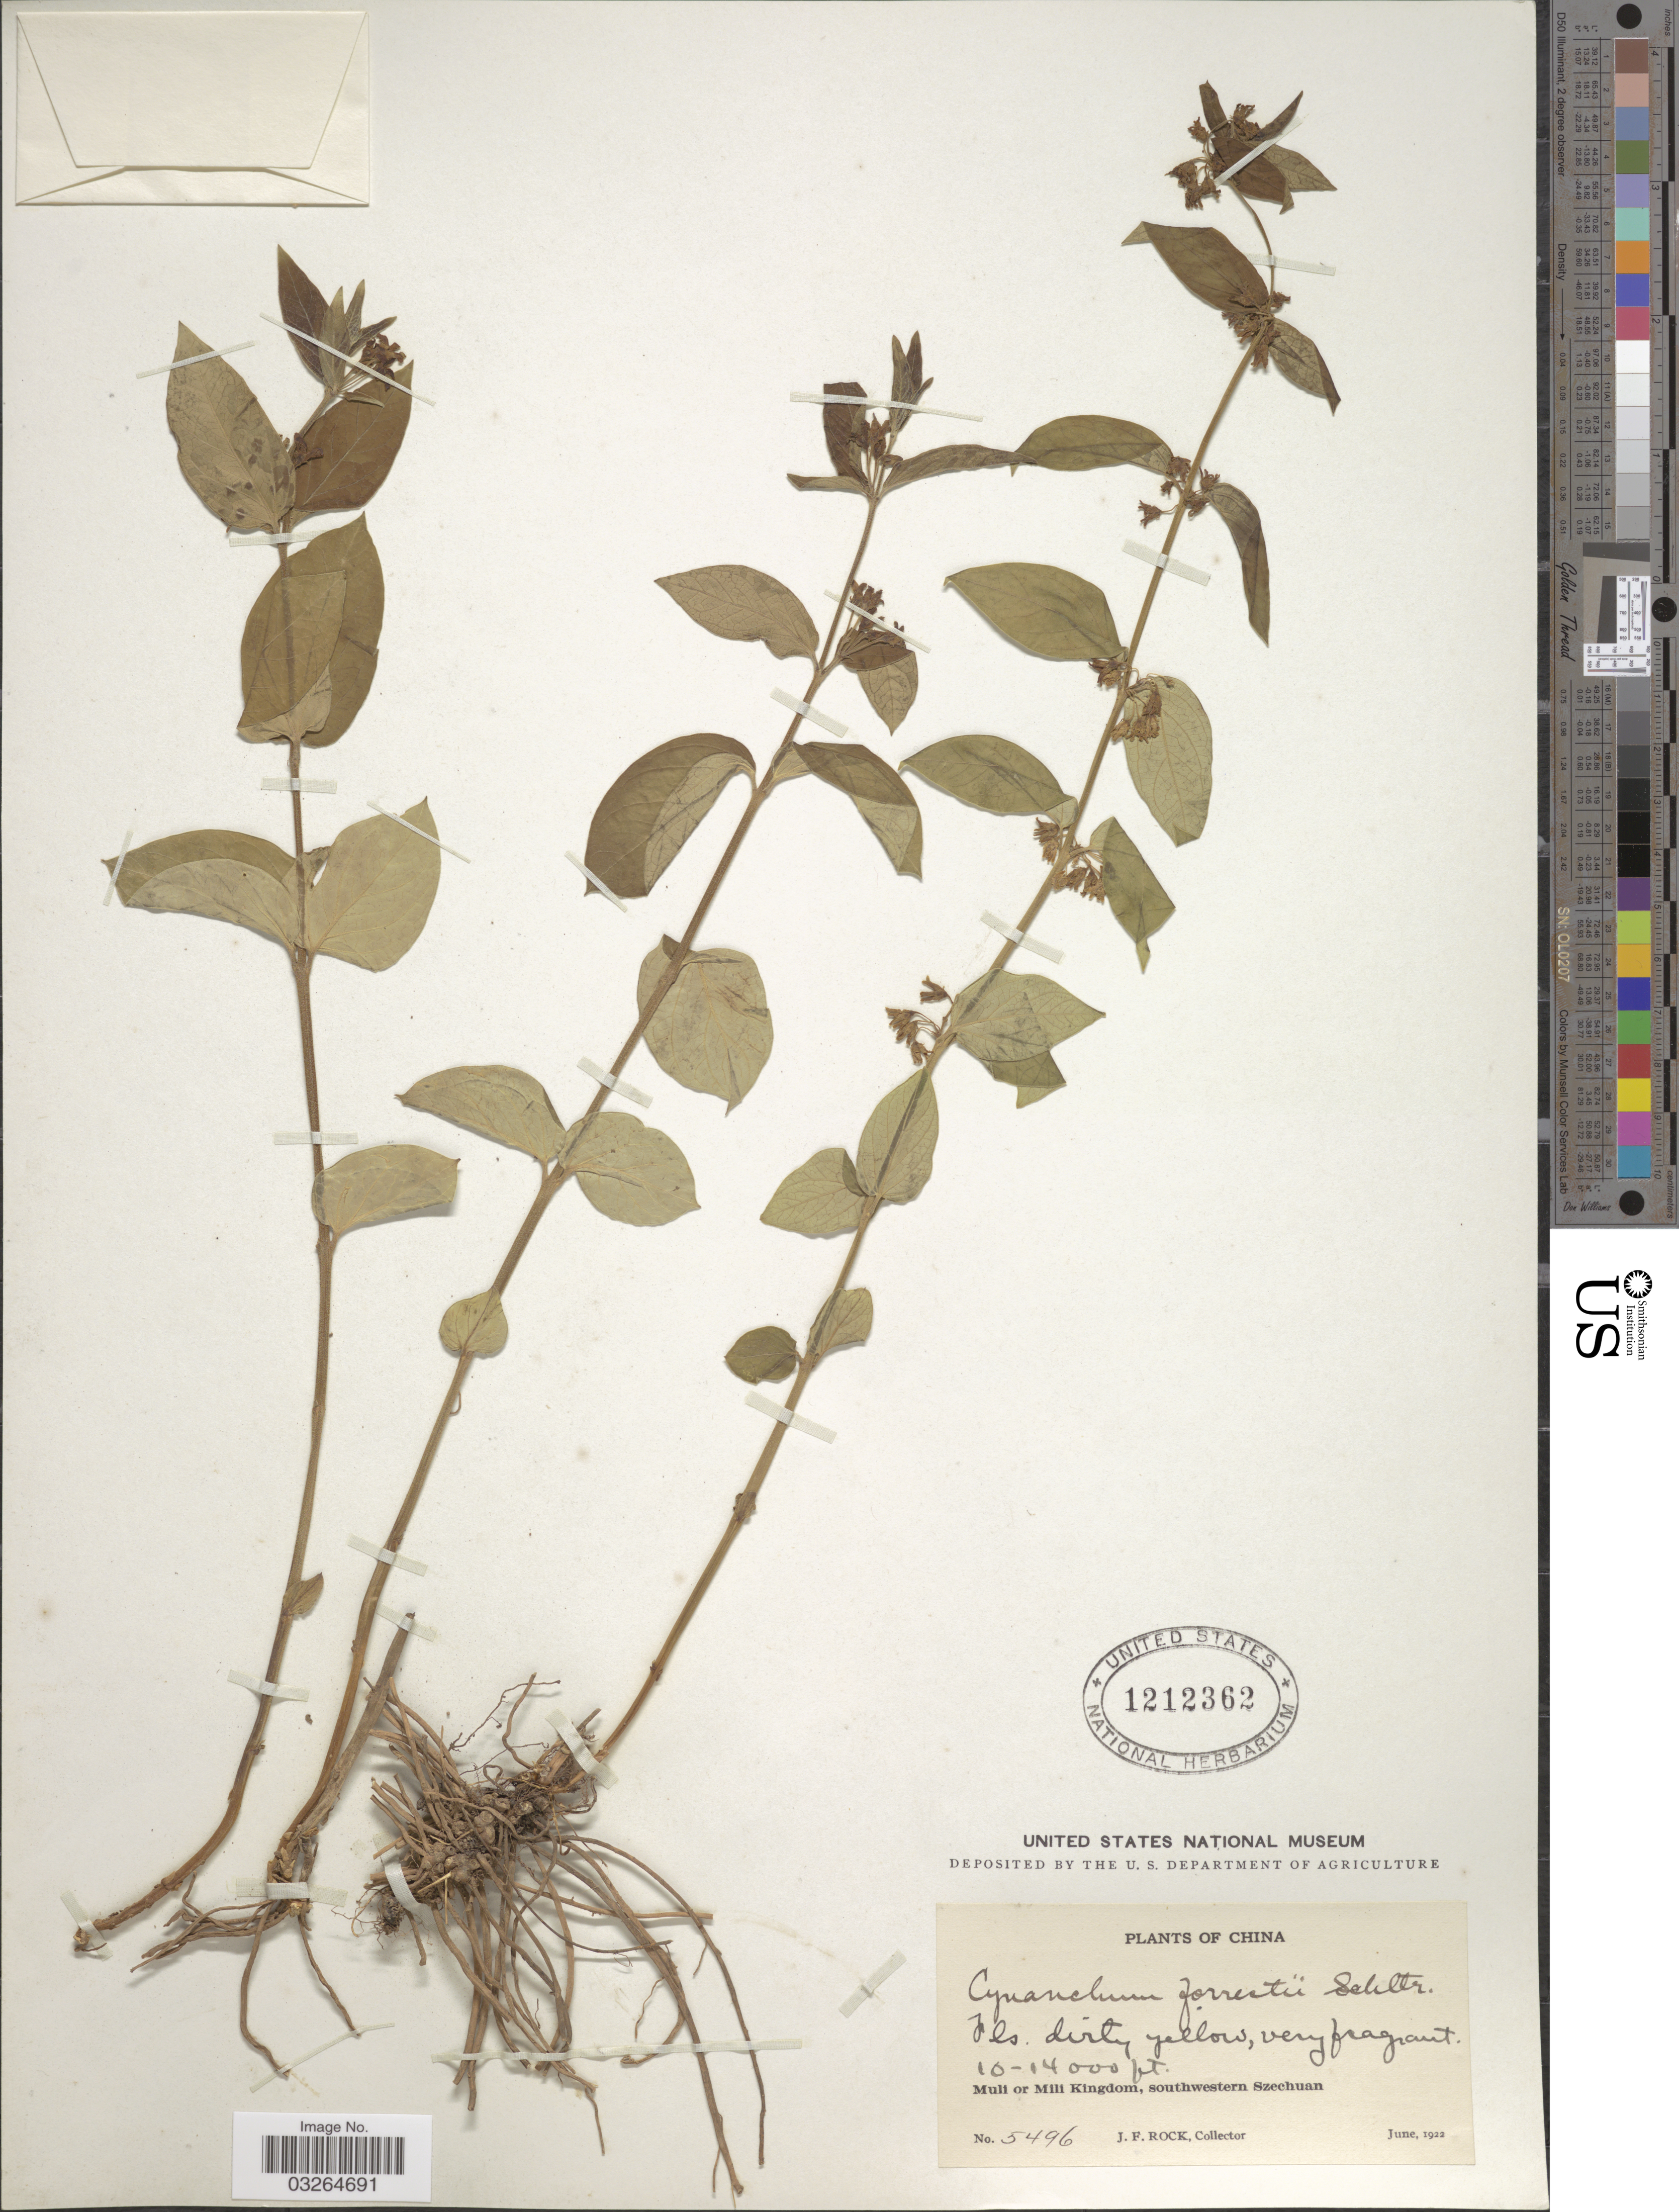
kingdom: Plantae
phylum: Tracheophyta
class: Magnoliopsida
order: Gentianales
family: Apocynaceae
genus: Cynanchum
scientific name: Cynanchum forrestii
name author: Schltr.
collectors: J. Rock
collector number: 5496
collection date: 1922-06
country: China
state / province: Sichuan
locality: Muli of Mili Kingdom, southwestern Szechuan.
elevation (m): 3048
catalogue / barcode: US 1212362